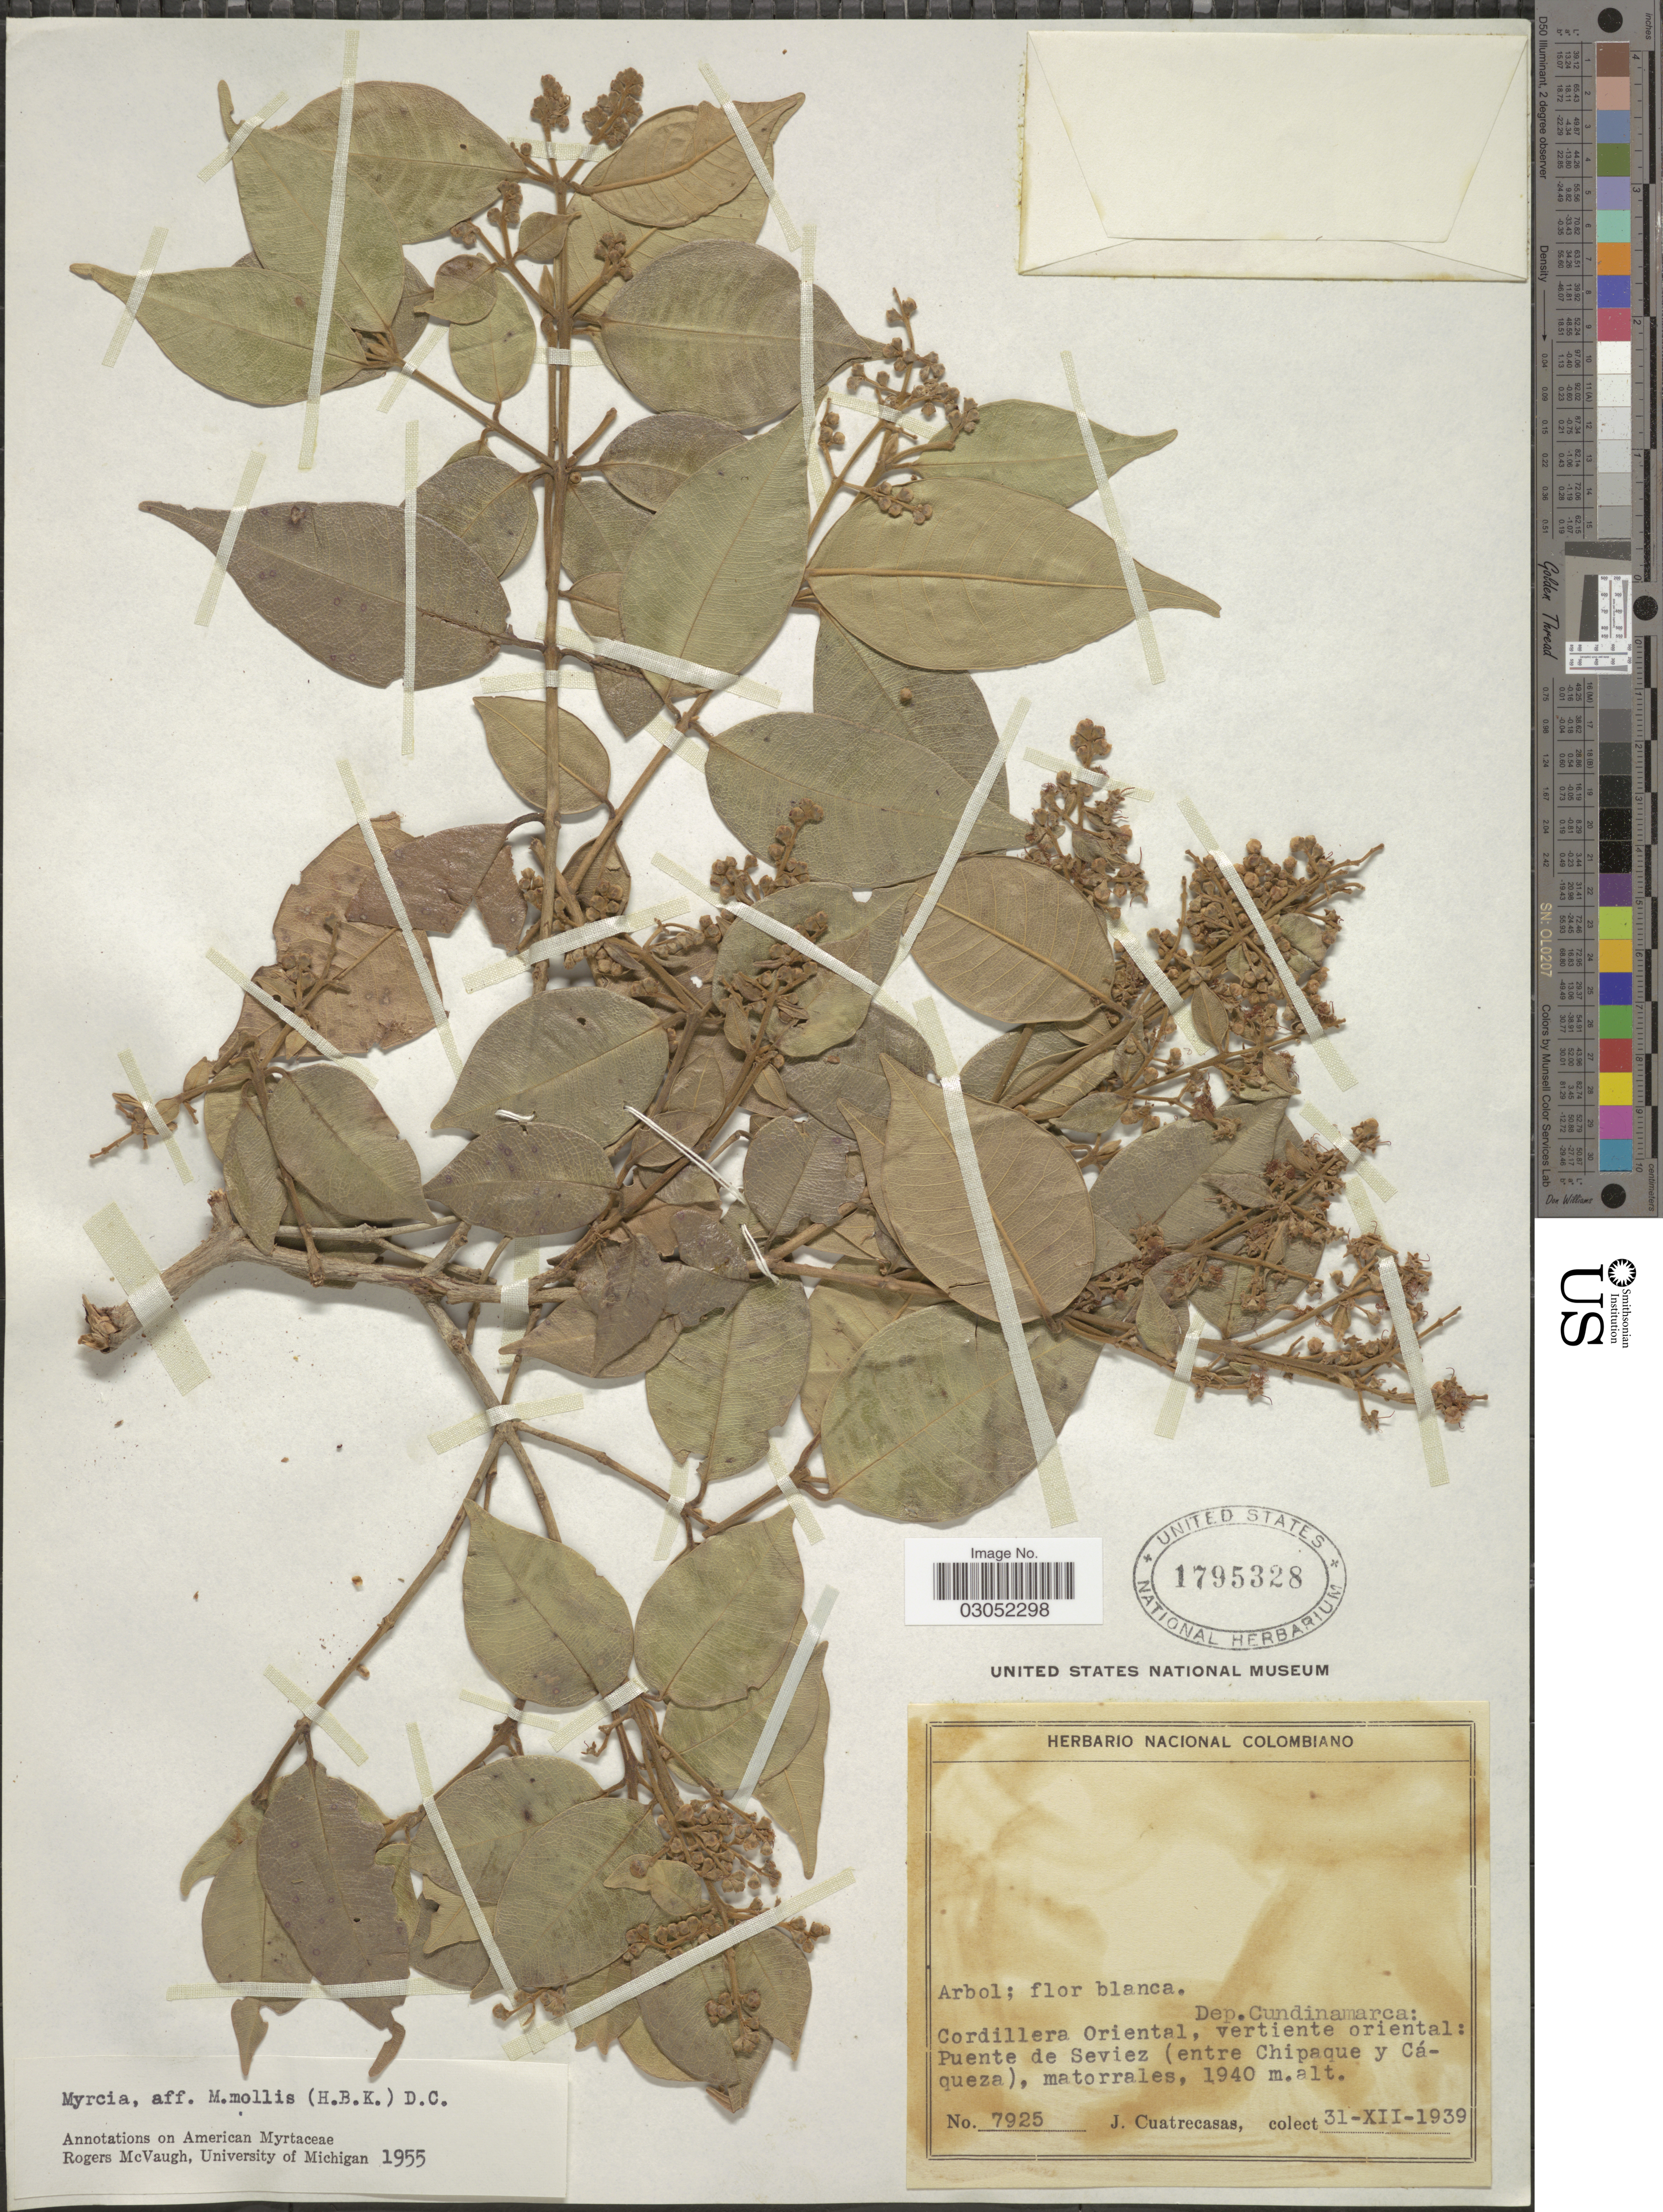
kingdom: Plantae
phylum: Tracheophyta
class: Magnoliopsida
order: Myrtales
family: Myrtaceae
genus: Myrcia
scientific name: Myrcia mollis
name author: (Kunth) DC.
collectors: J. Cuatrecasas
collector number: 7925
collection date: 1939-12-31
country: Colombia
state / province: Cundinamarca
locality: Dep. Cundinamarca: Cordillera Oriental, vertiente oriental: Puente de Seviez (entre Chipaque y Cáqueza).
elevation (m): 1940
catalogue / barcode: US 1795328